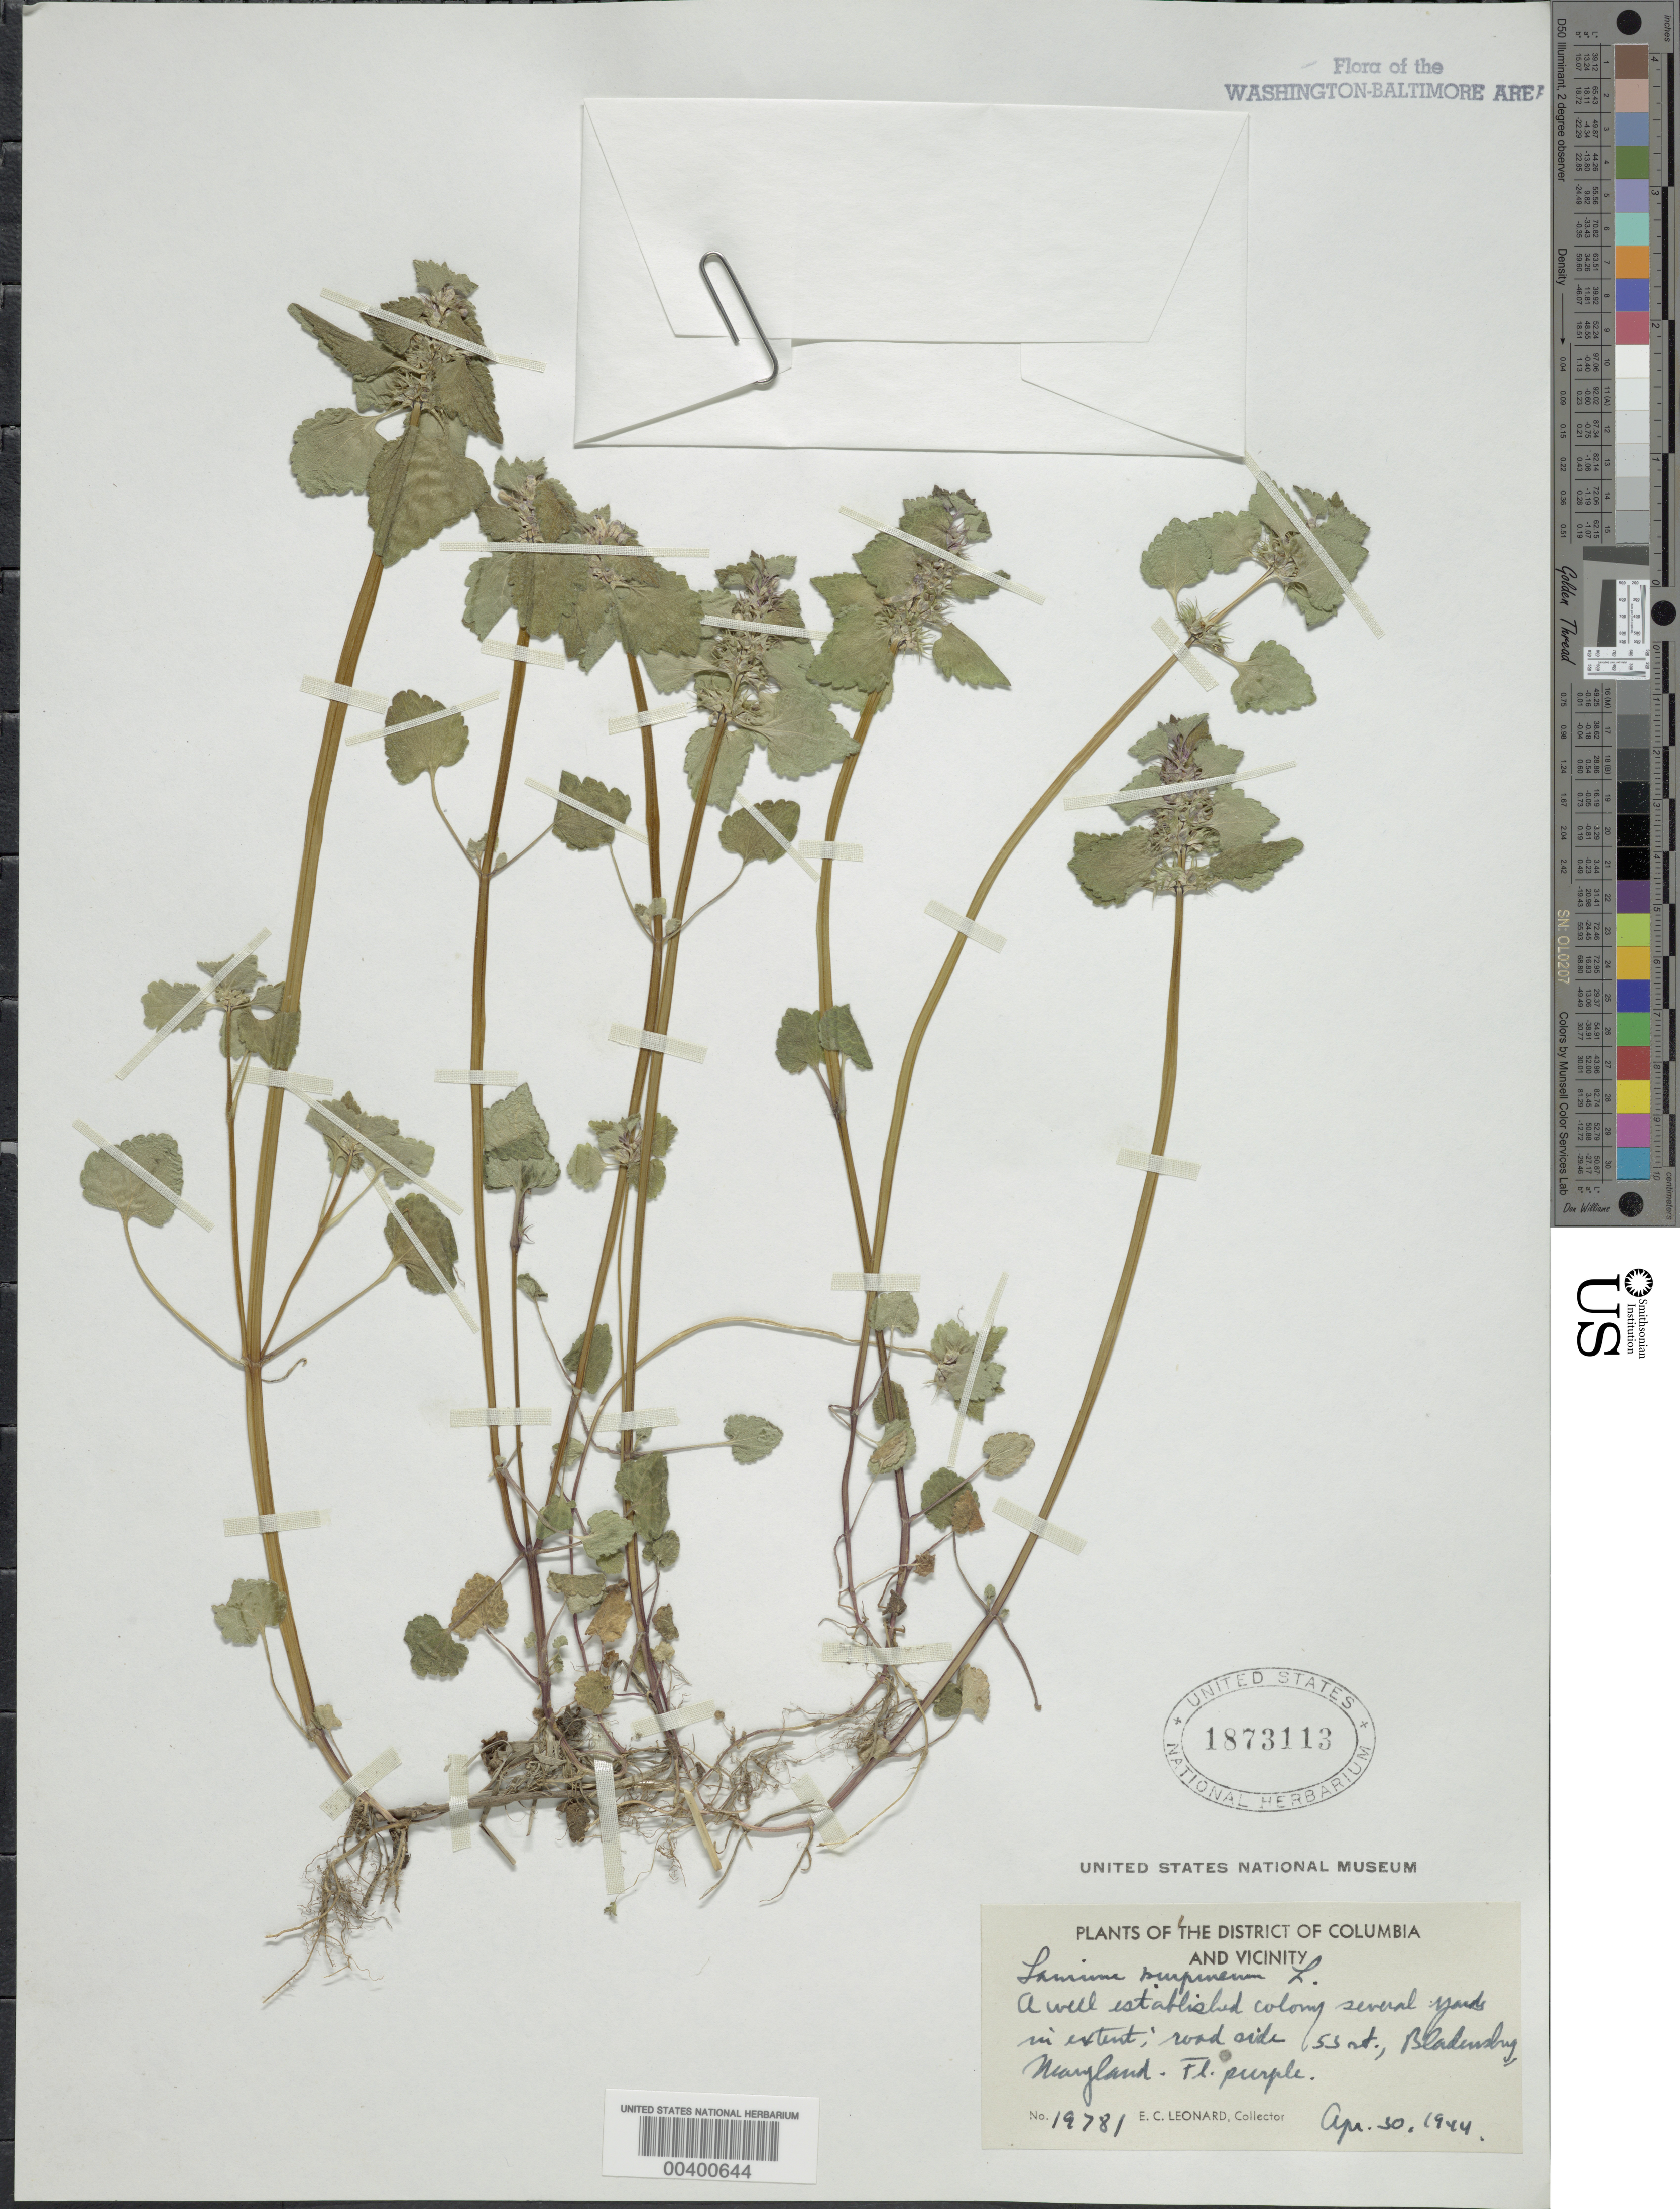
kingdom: Plantae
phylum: Tracheophyta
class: Magnoliopsida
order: Lamiales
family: Lamiaceae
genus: Lamium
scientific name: Lamium purpureum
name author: L.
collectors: E. C. Leonard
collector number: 19781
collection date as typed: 30 Apr 1944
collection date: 1944-04-30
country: United States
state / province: Maryland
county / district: Prince George's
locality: Bladensburg, 53rd St.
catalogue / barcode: US 1873113